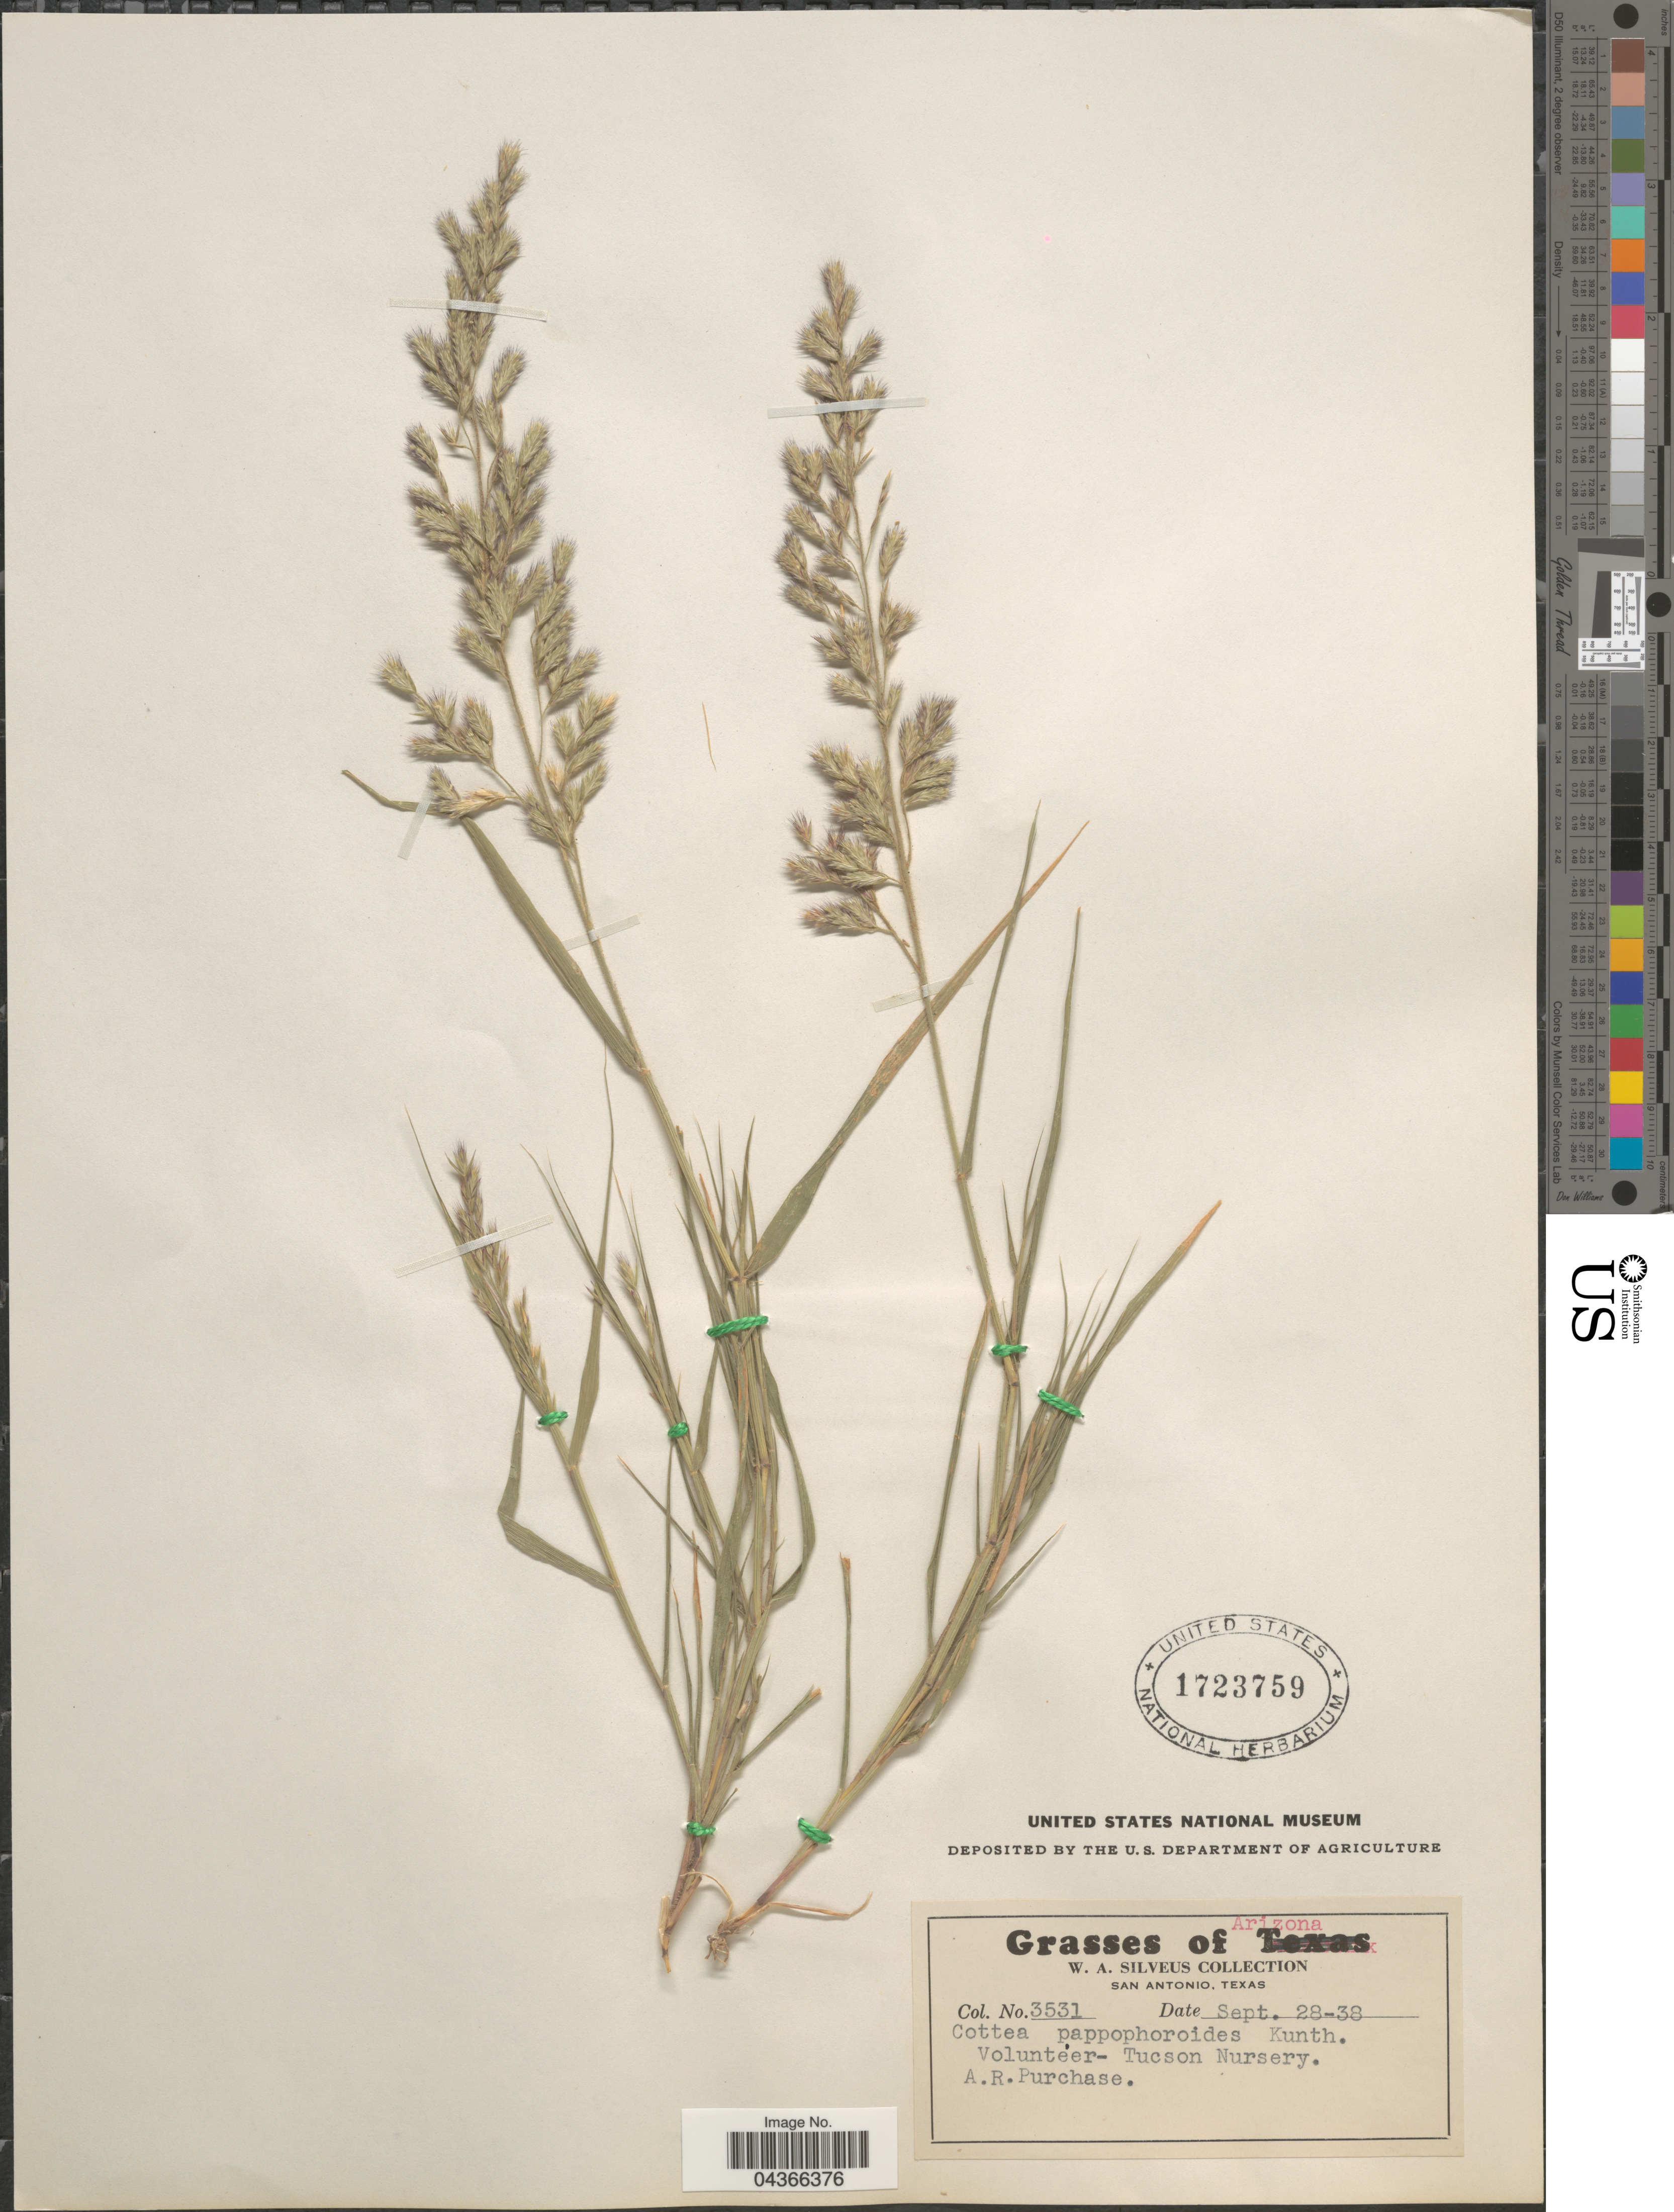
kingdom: Plantae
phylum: Tracheophyta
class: Liliopsida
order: Poales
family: Poaceae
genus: Cottea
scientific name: Cottea pappophoroides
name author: Kunth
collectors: A. Purchase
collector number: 3531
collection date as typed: Transcribed d/m/y: 28/9/38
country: United States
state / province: Arizona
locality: Volunteer- Tucson Nursery.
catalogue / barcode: US 1723759